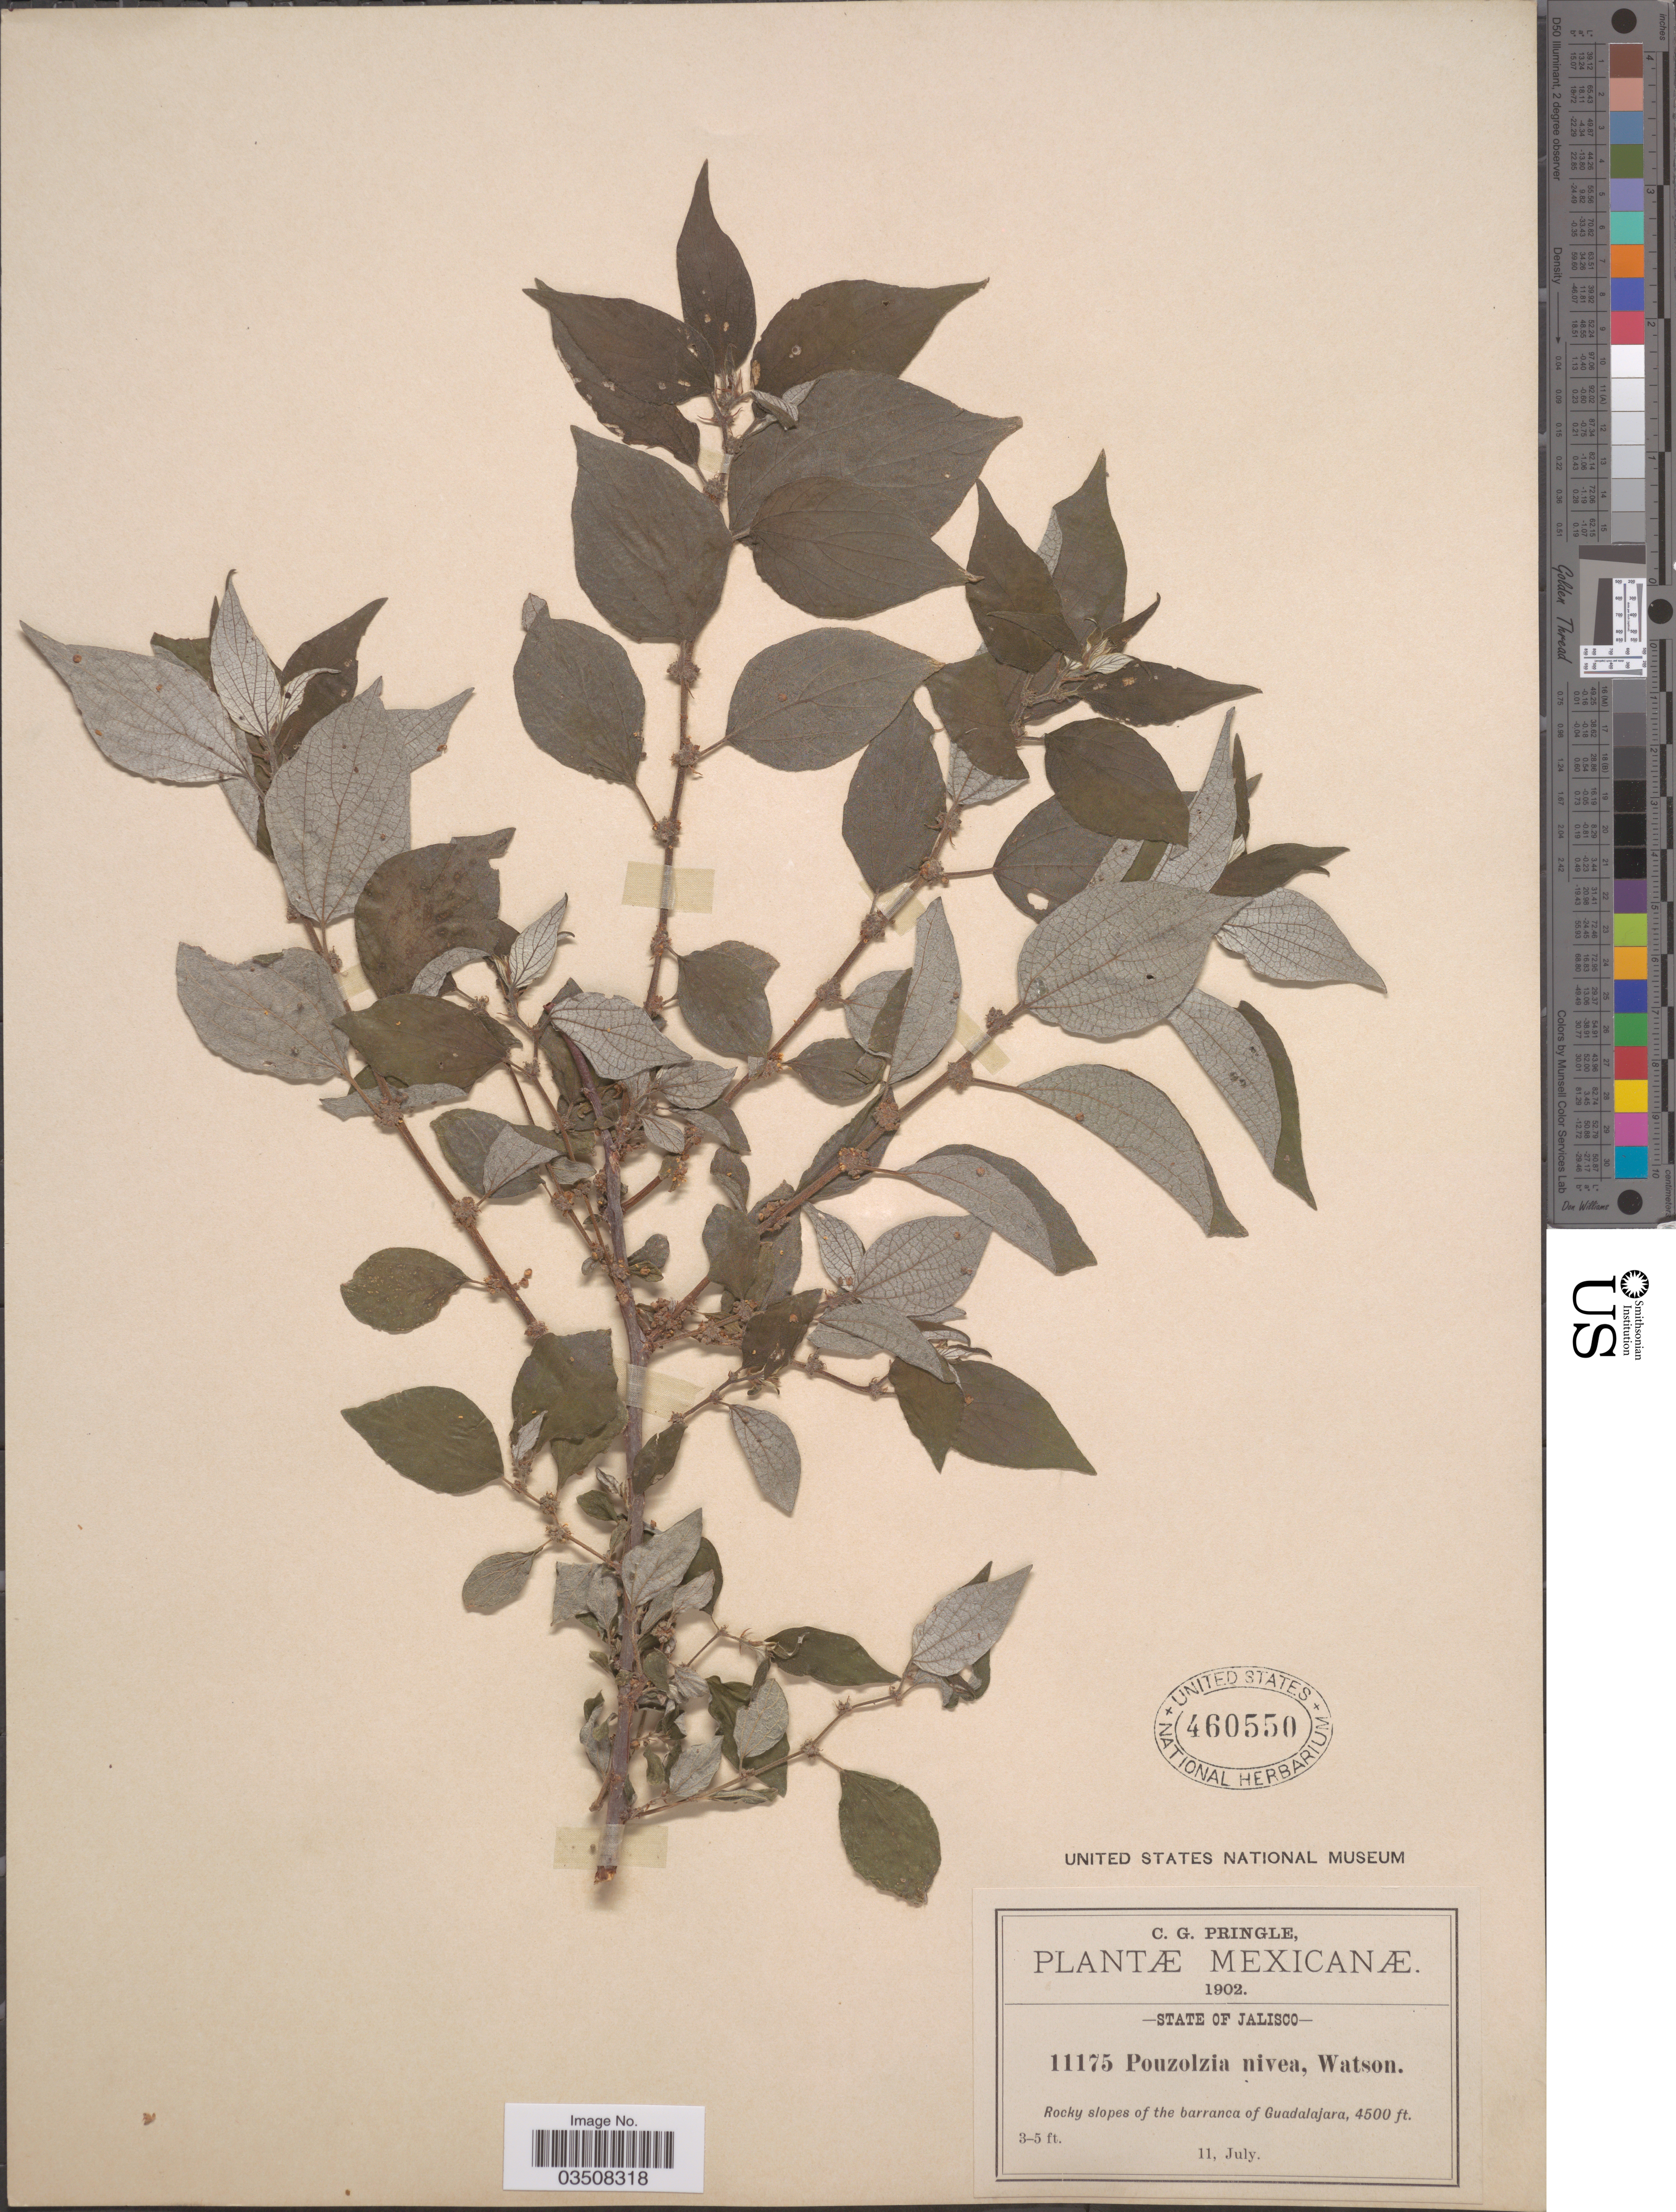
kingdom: Plantae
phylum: Tracheophyta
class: Magnoliopsida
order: Rosales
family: Urticaceae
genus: Pouzolzia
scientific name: Pouzolzia nivea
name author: S. Watson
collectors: C. G. Pringle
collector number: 11175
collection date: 1902-07-11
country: Mexico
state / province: Jalisco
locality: Rocky slopes of the barranca of Guadalajara.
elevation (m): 1372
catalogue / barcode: US 460550